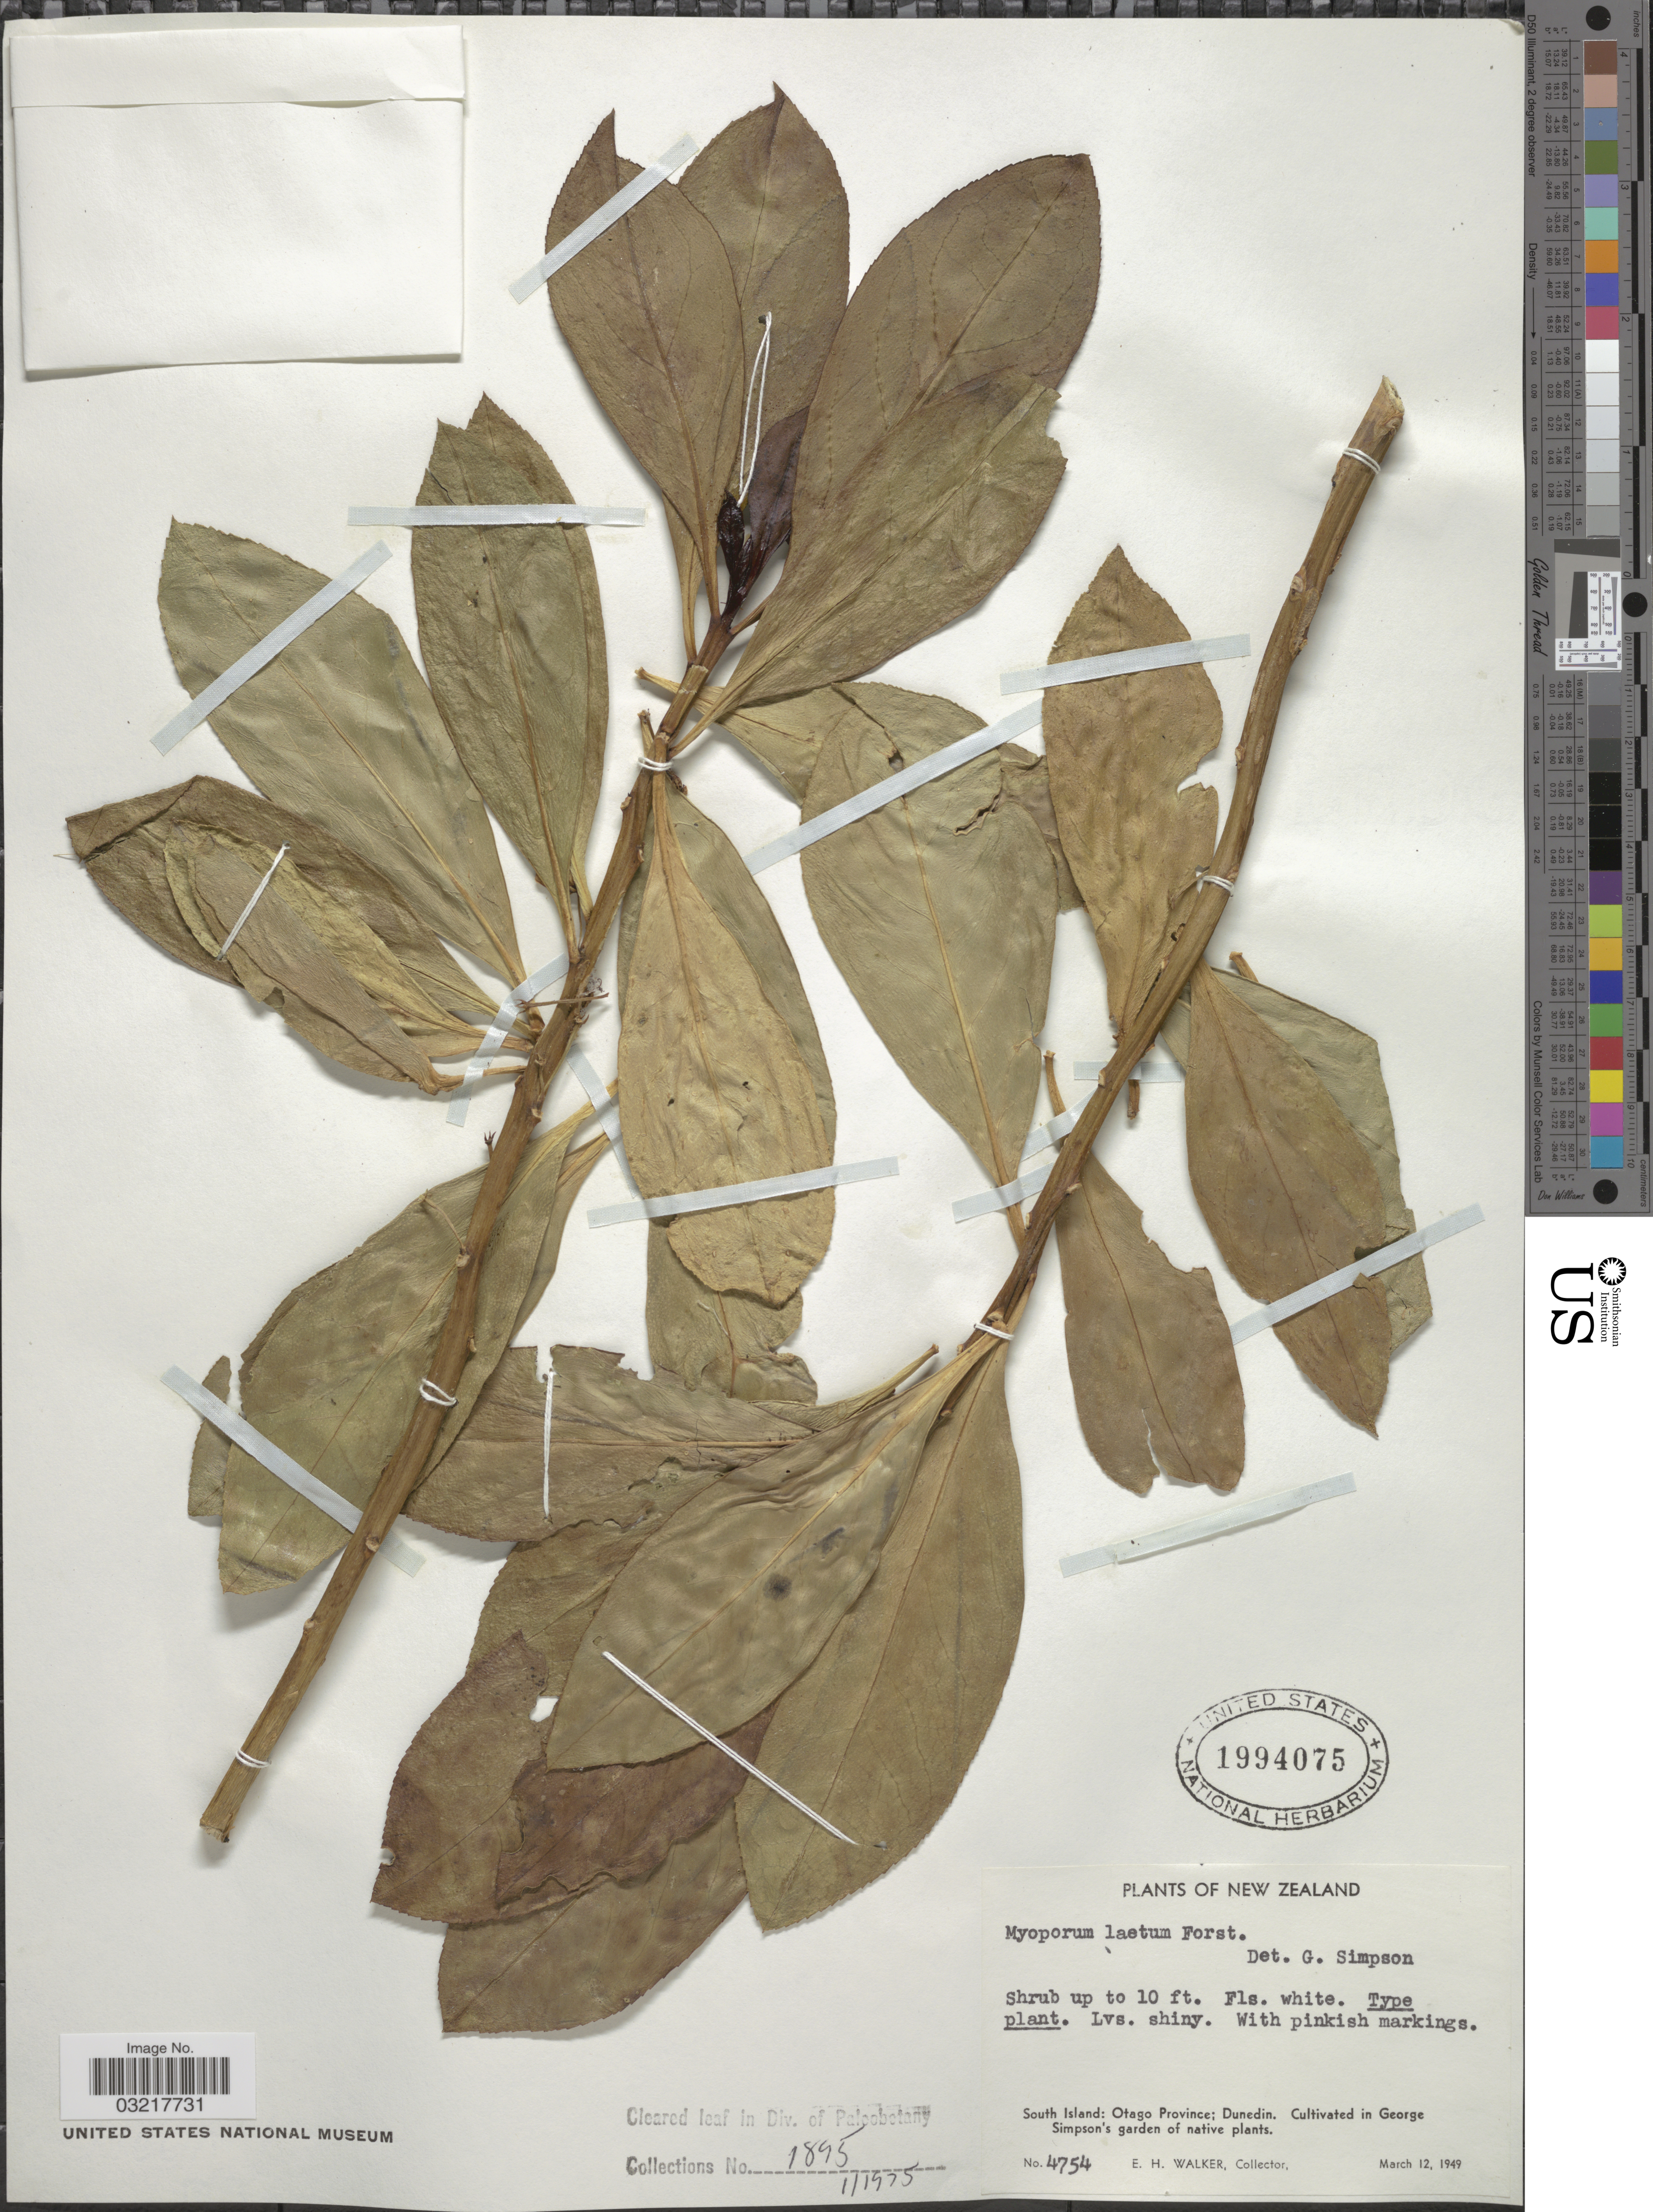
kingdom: Plantae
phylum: Tracheophyta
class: Magnoliopsida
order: Lamiales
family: Scrophulariaceae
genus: Myoporum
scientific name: Myoporum laetum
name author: G. Forst.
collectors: E. H. Walker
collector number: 4754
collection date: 1949-03-12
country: New Zealand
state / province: Otago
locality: South Island: Dunedin. George Simpson's garden of native plants.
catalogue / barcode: US 1994075